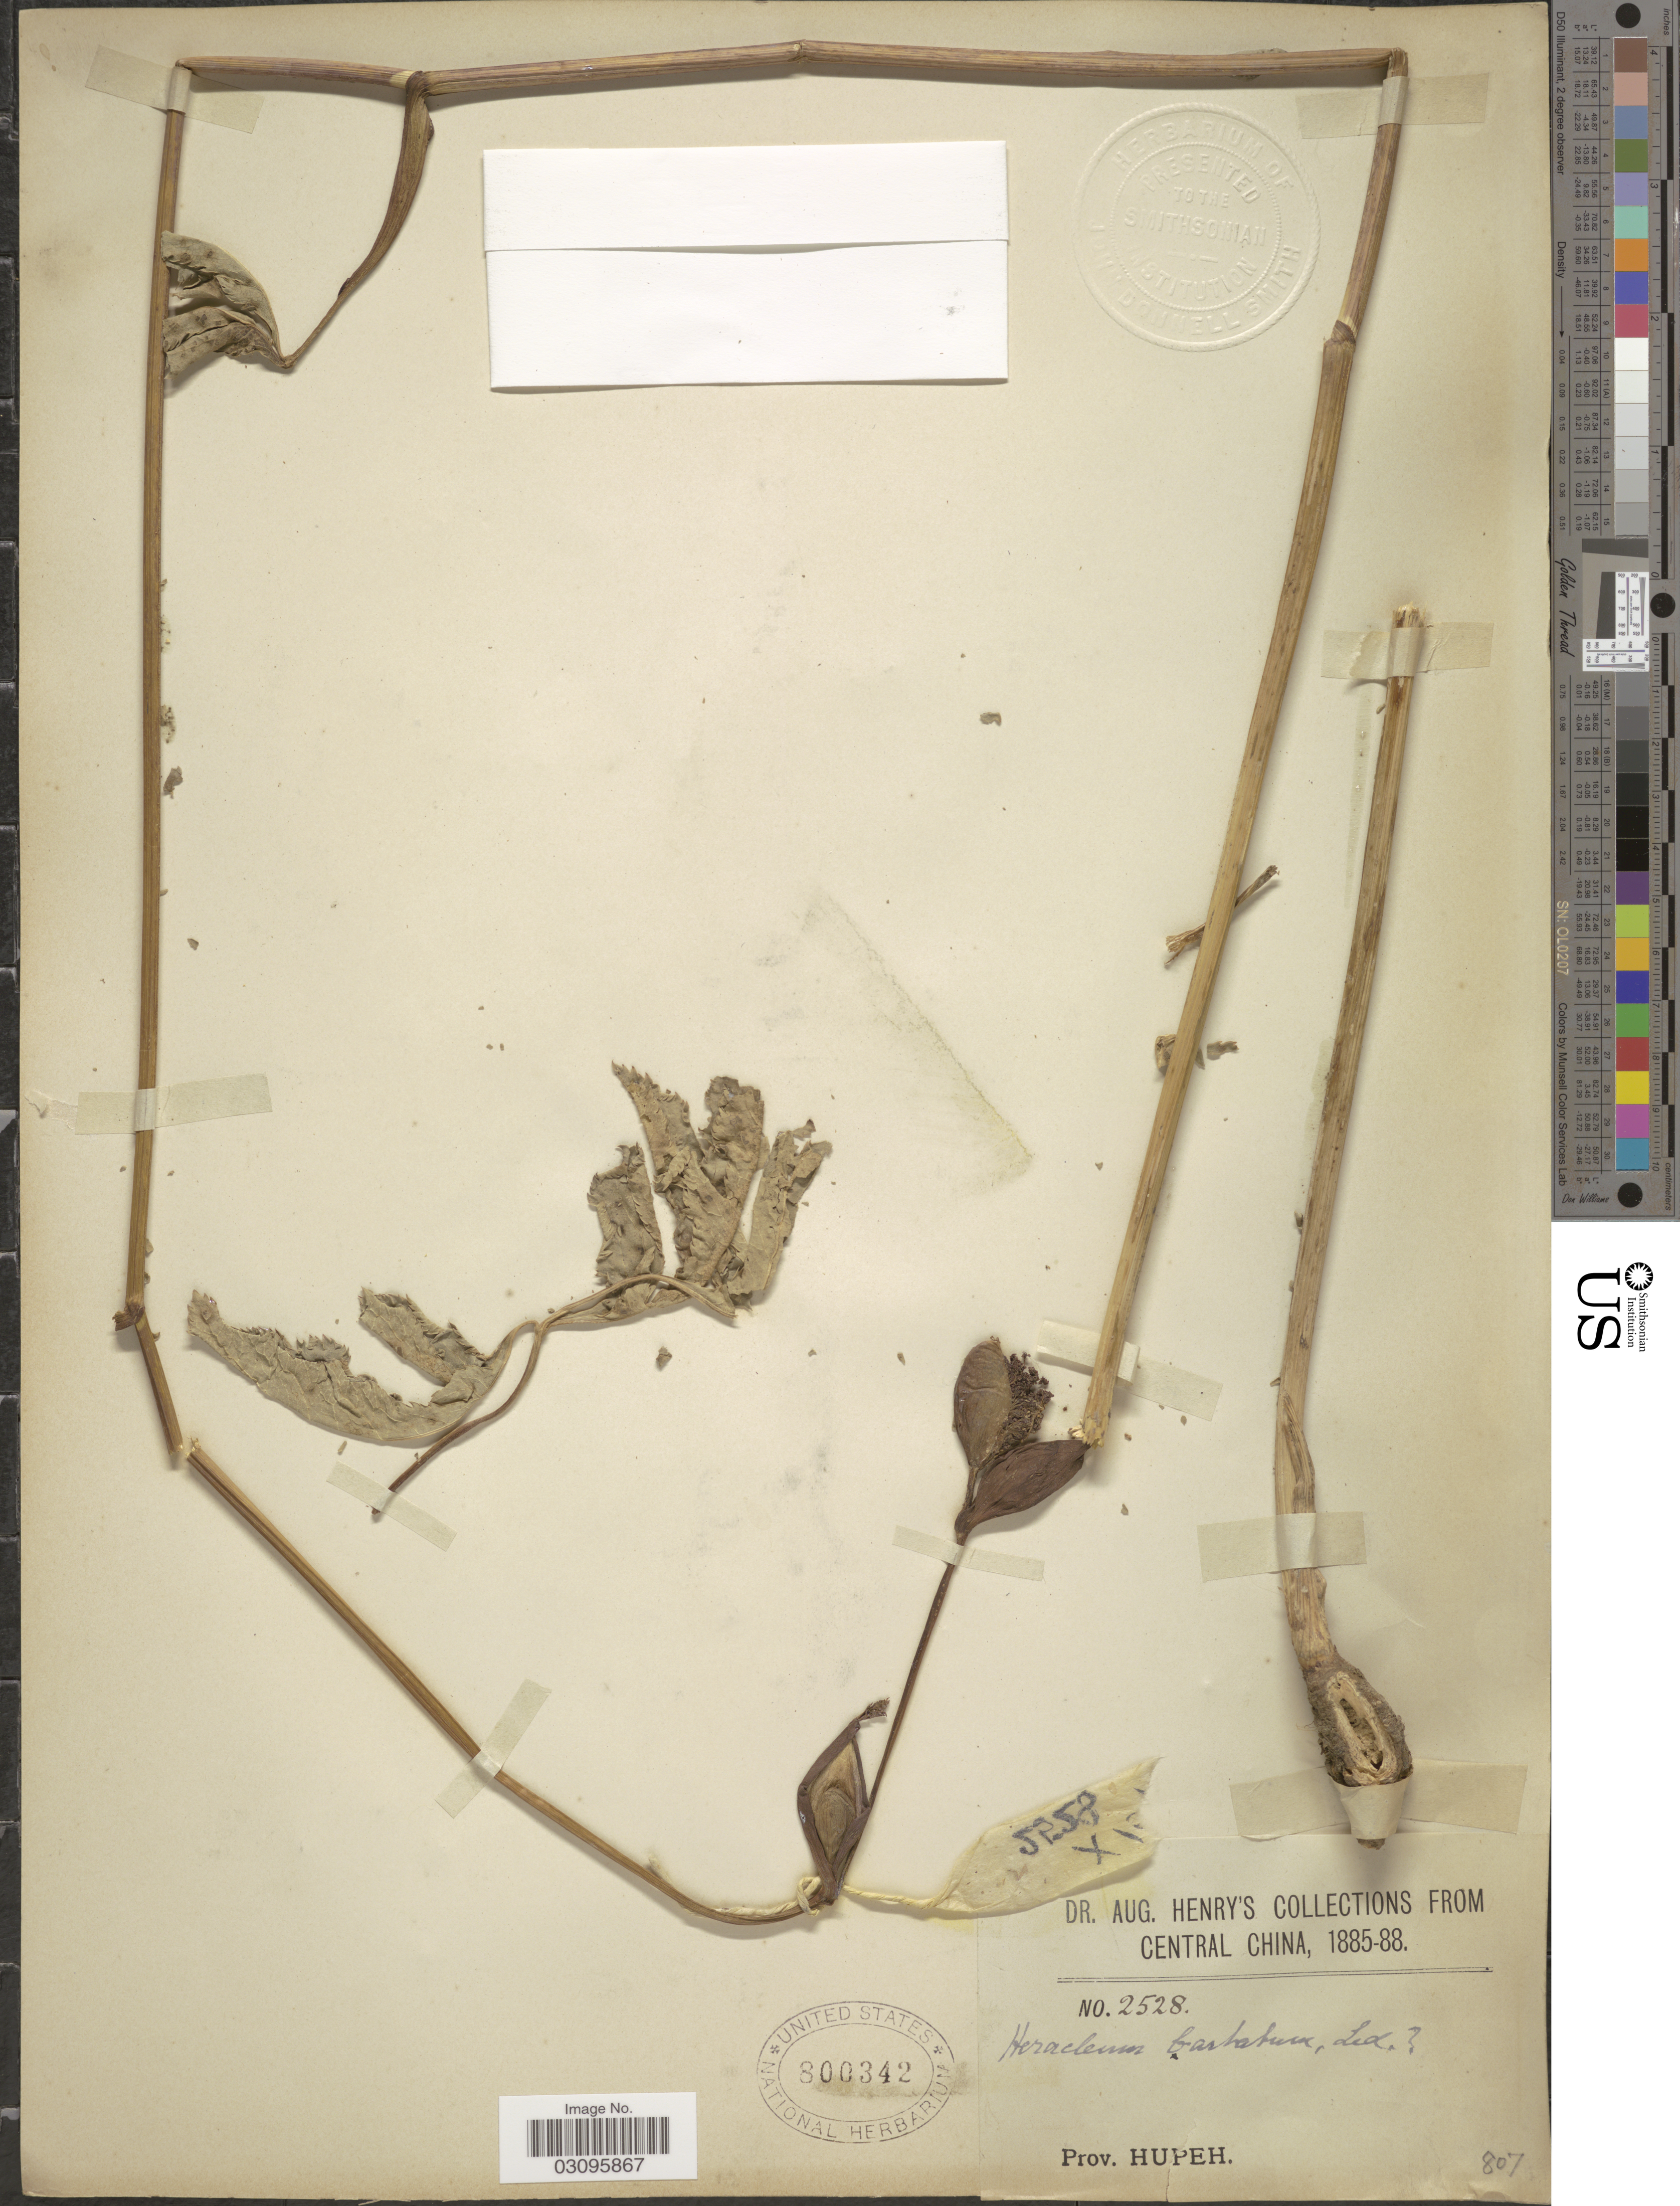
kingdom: Plantae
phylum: Tracheophyta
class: Magnoliopsida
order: Apiales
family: Apiaceae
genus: Heracleum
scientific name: Heracleum barbatum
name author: Ledeb.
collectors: A. Henry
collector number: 2528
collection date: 1885/1888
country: China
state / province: Hubei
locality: Central China. Prov. Hupeh.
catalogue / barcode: US 800342